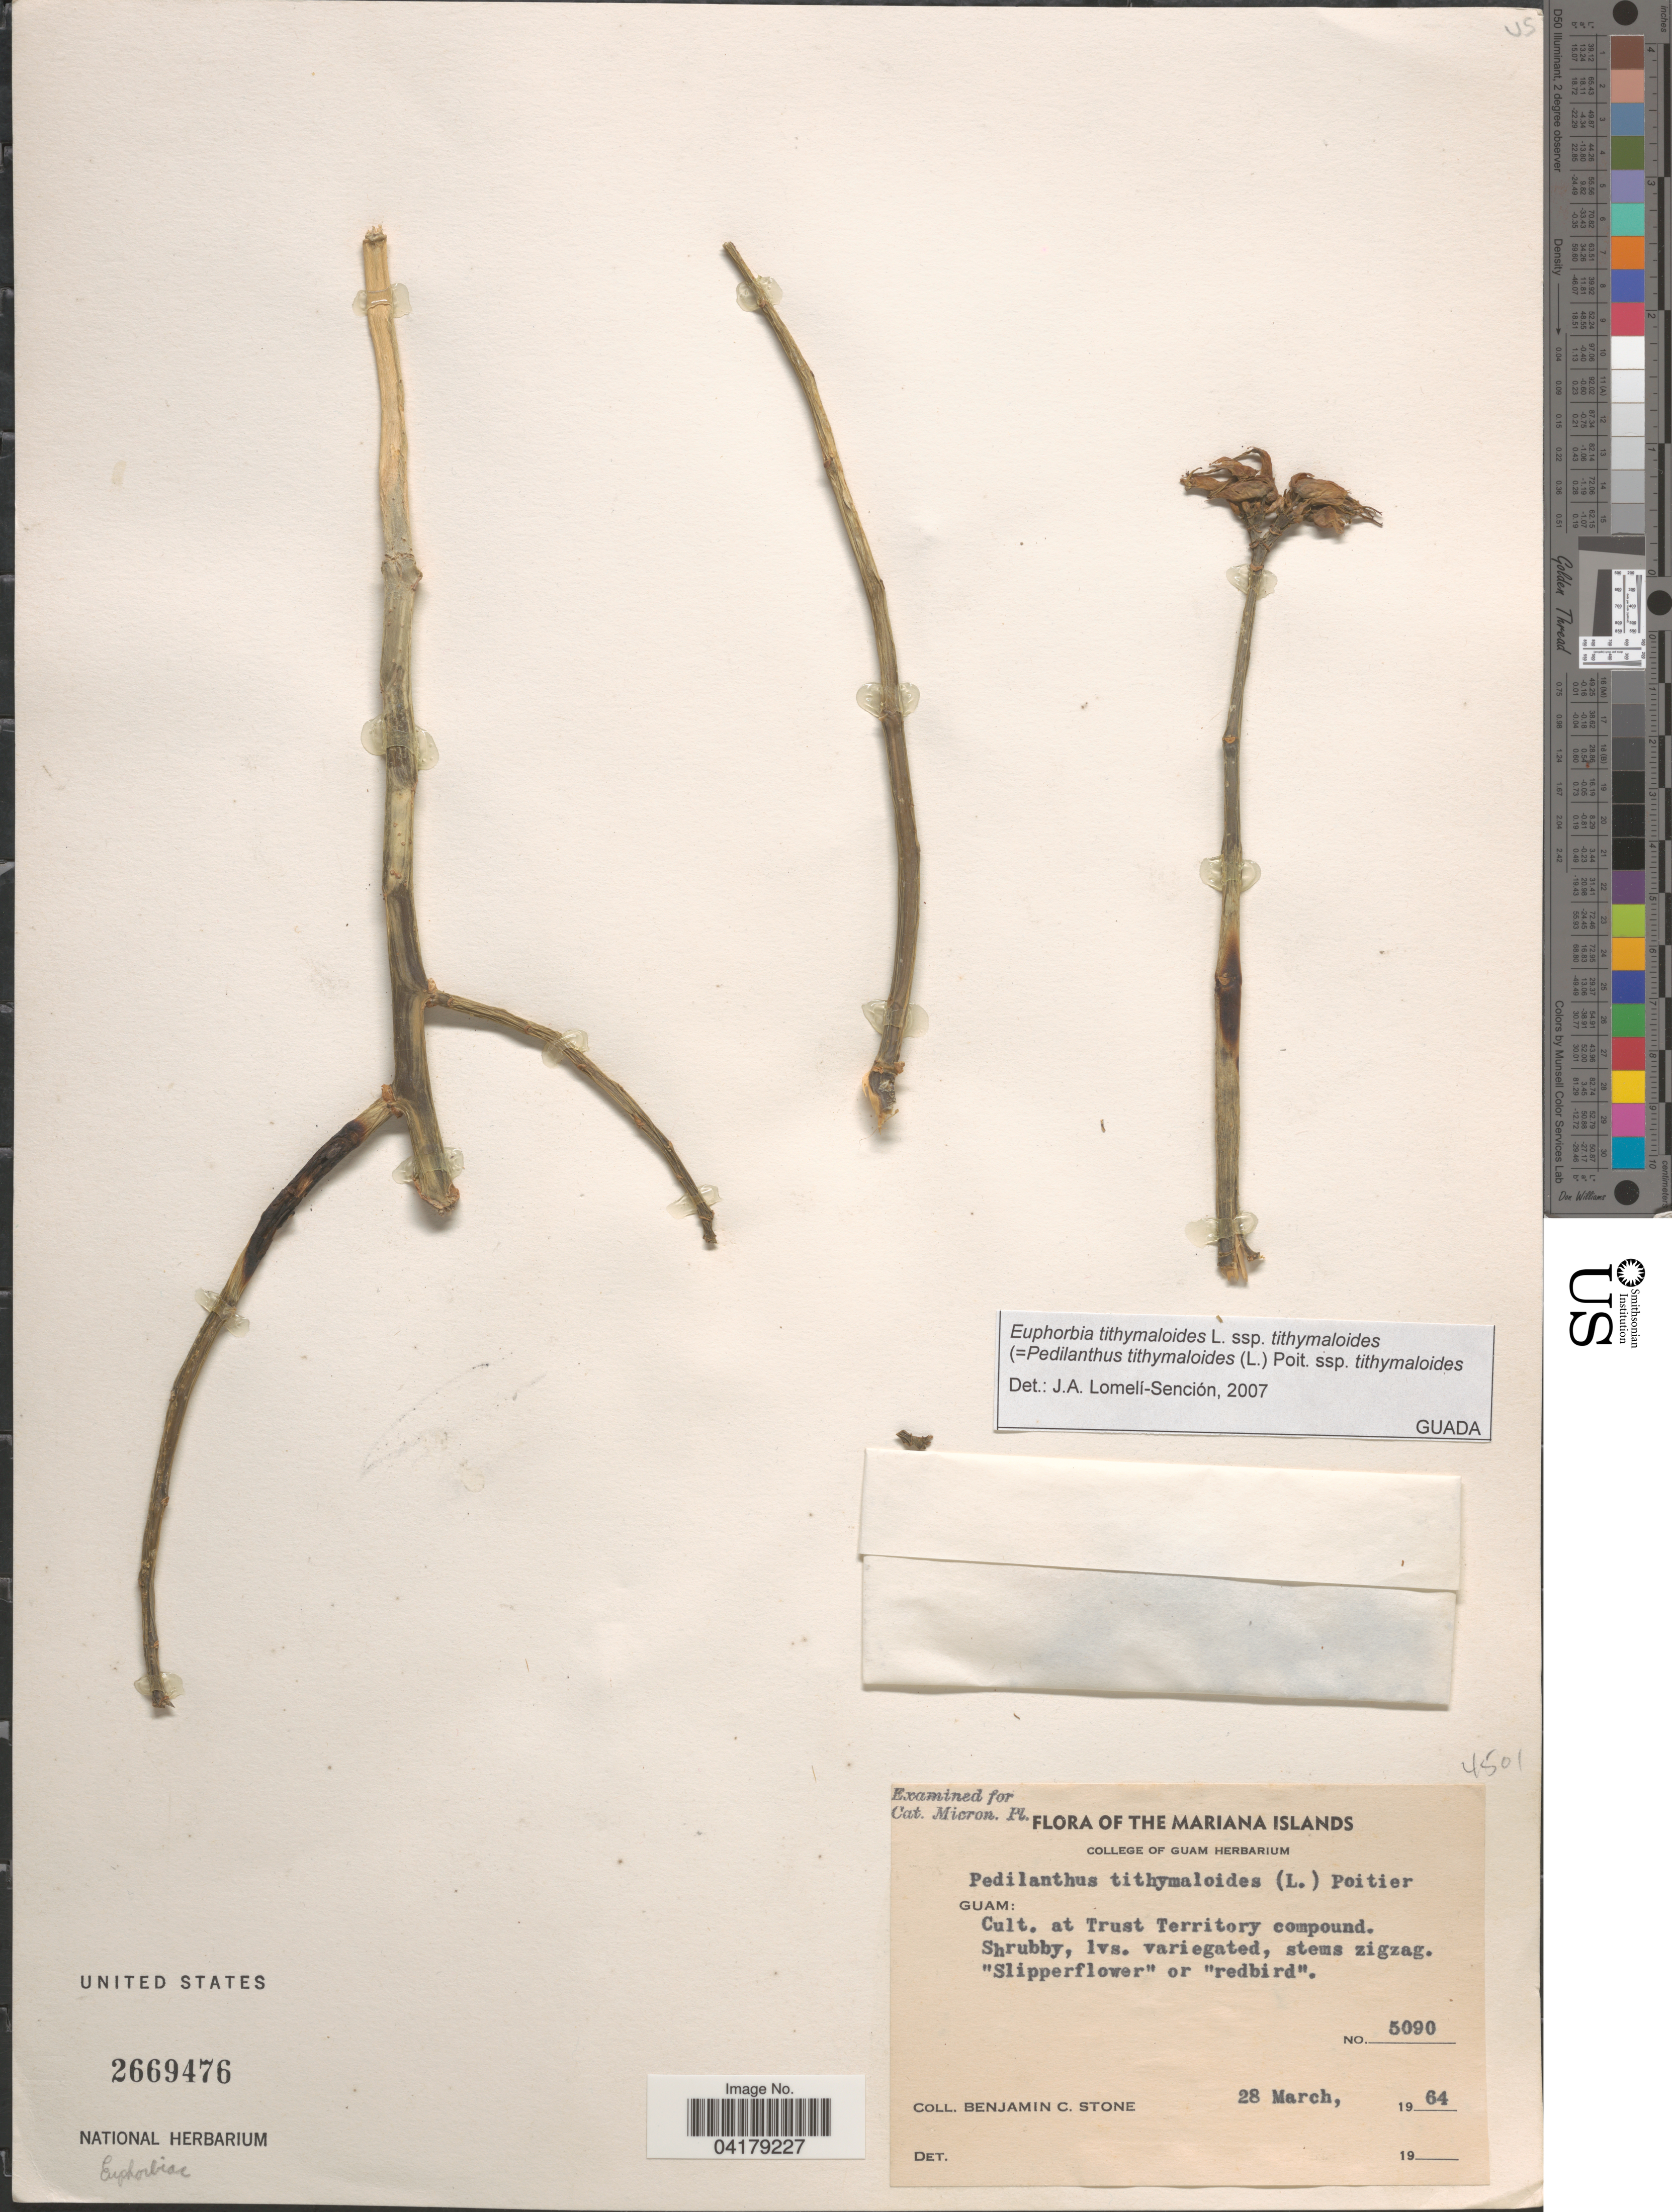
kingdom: Plantae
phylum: Tracheophyta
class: Magnoliopsida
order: Malpighiales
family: Euphorbiaceae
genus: Euphorbia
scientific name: Euphorbia tithymaloides subsp. tithymaloides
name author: L.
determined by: Lomeli Sención, José A.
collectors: B. C. Stone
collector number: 5090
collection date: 1964-03-28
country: Guam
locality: The Mariana Islands. Cult. at Trust Territory compound.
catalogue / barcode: US 2669476